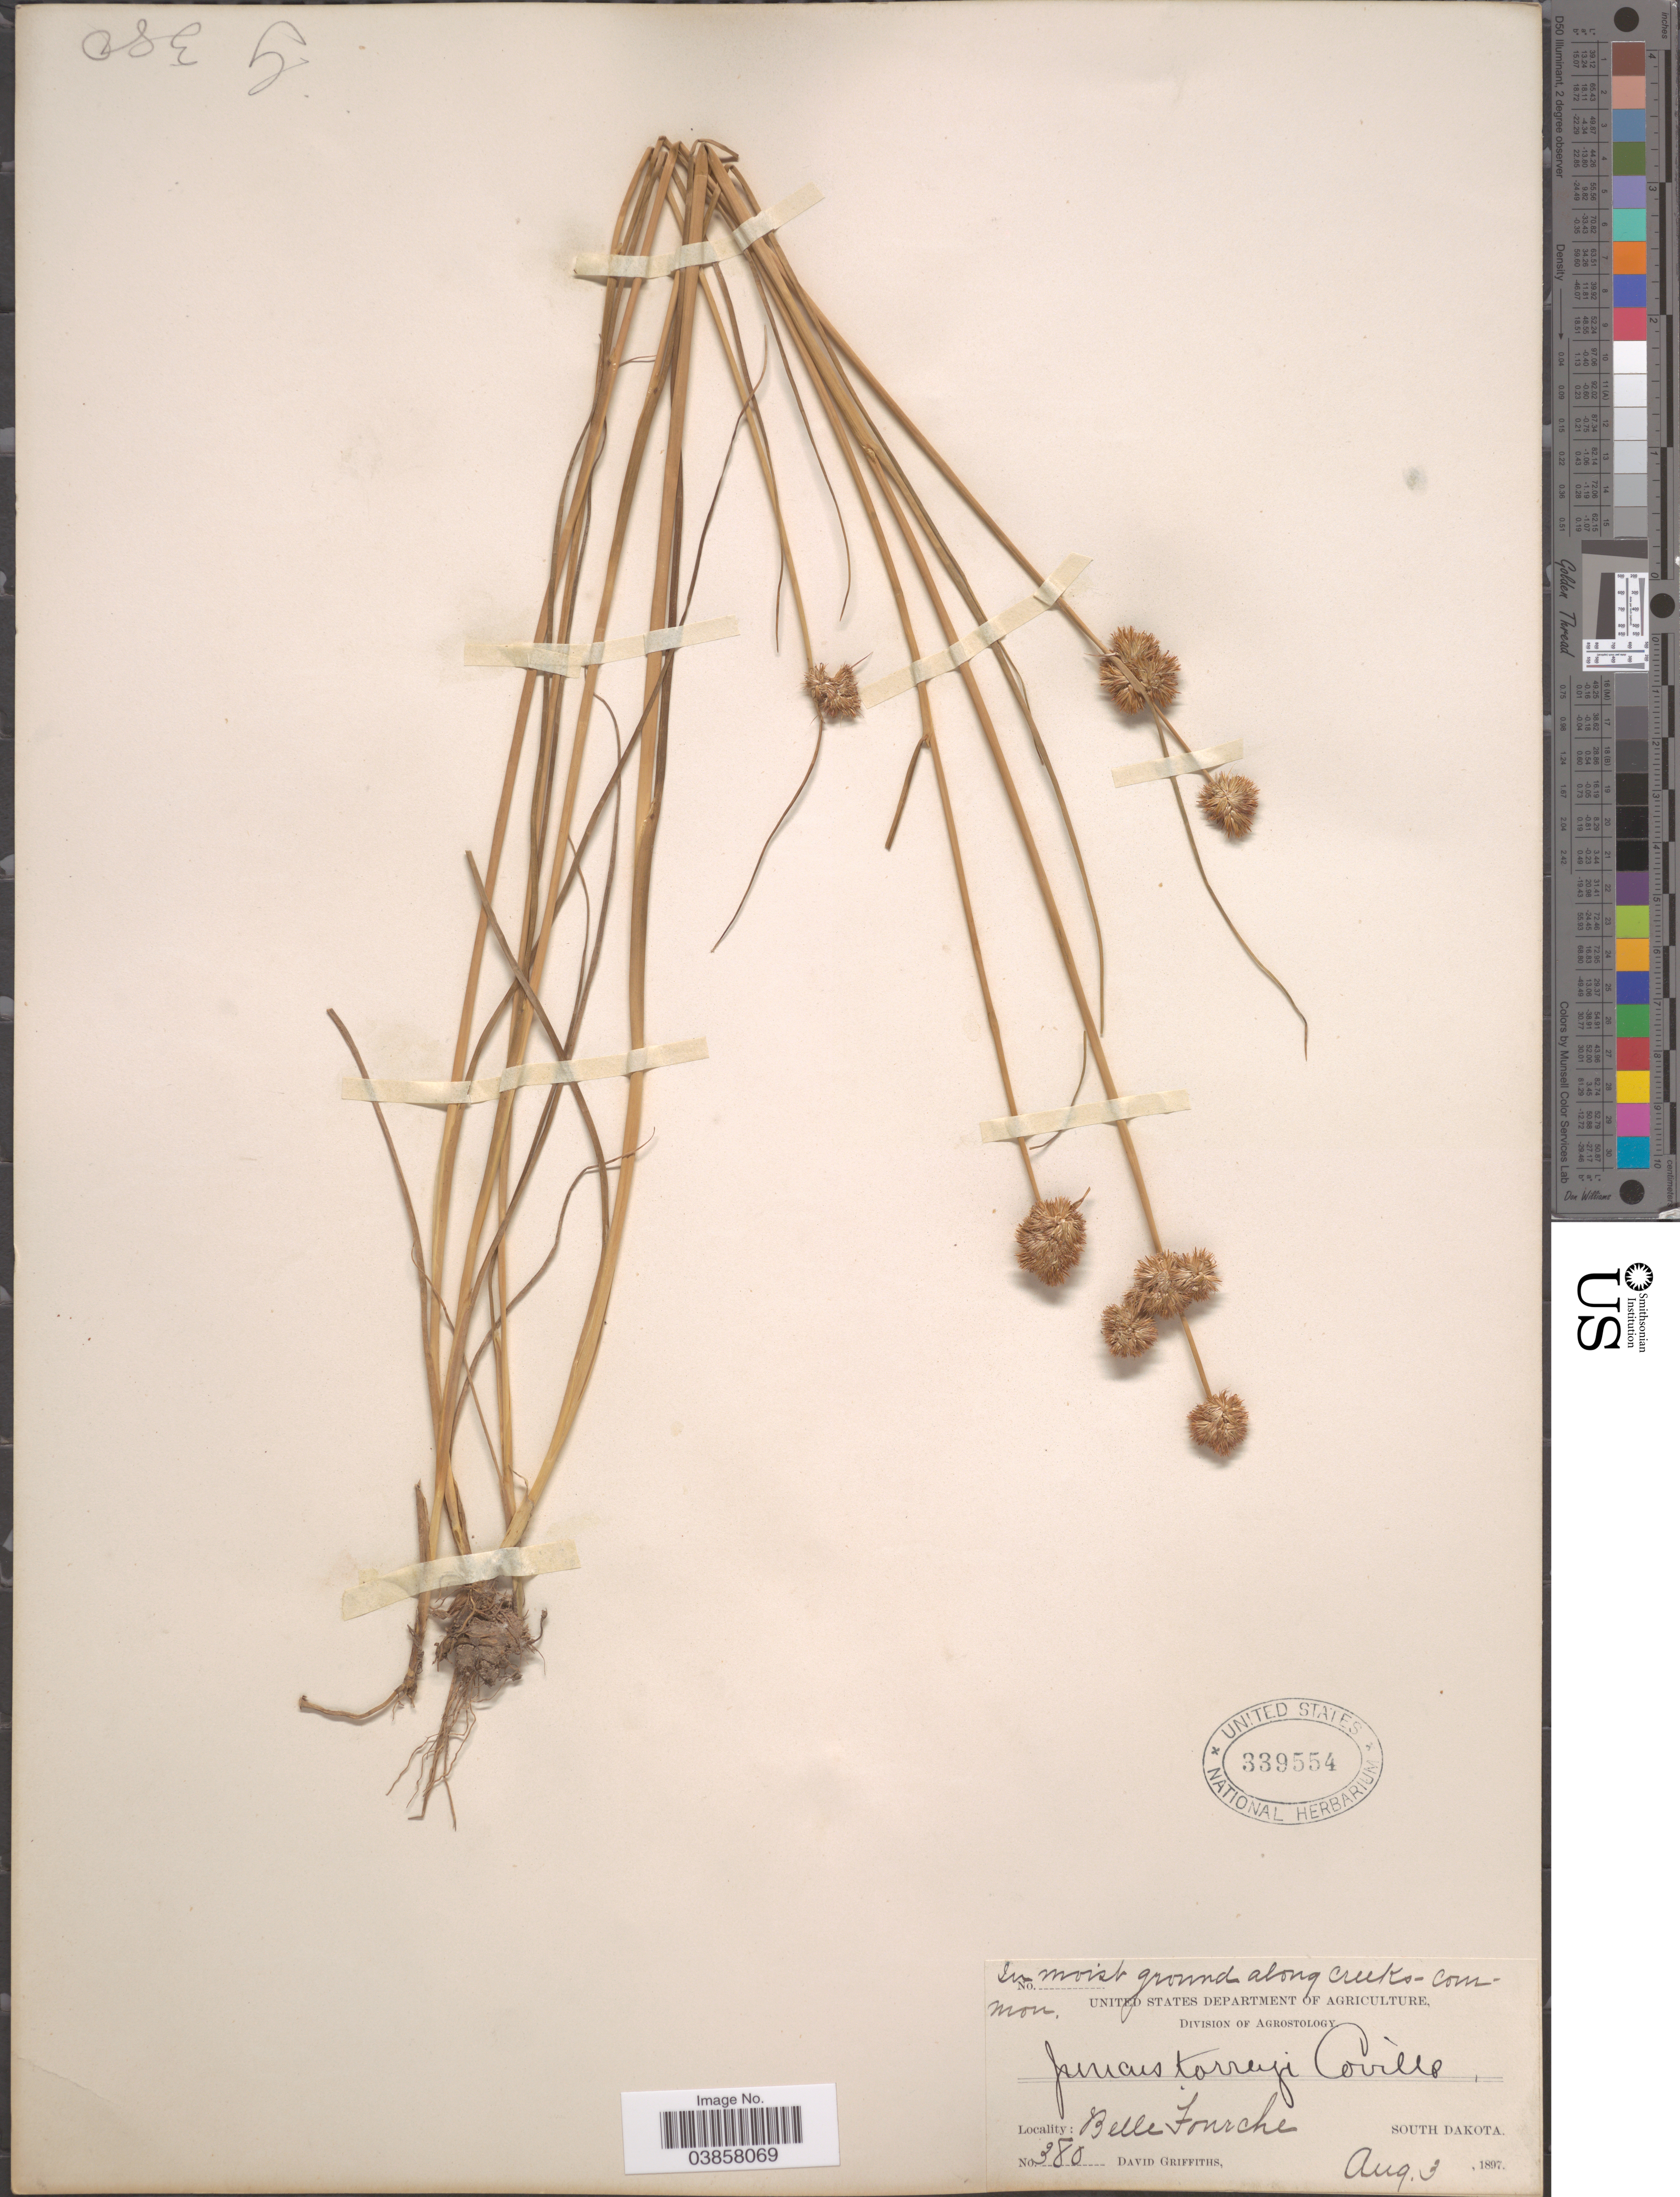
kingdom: Plantae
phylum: Tracheophyta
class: Liliopsida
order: Poales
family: Juncaceae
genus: Juncus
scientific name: Juncus torreyi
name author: Coville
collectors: D. Griffiths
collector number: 380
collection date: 1897-08-03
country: United States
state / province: South Dakota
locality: Belle Fourche.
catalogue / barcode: US 339554